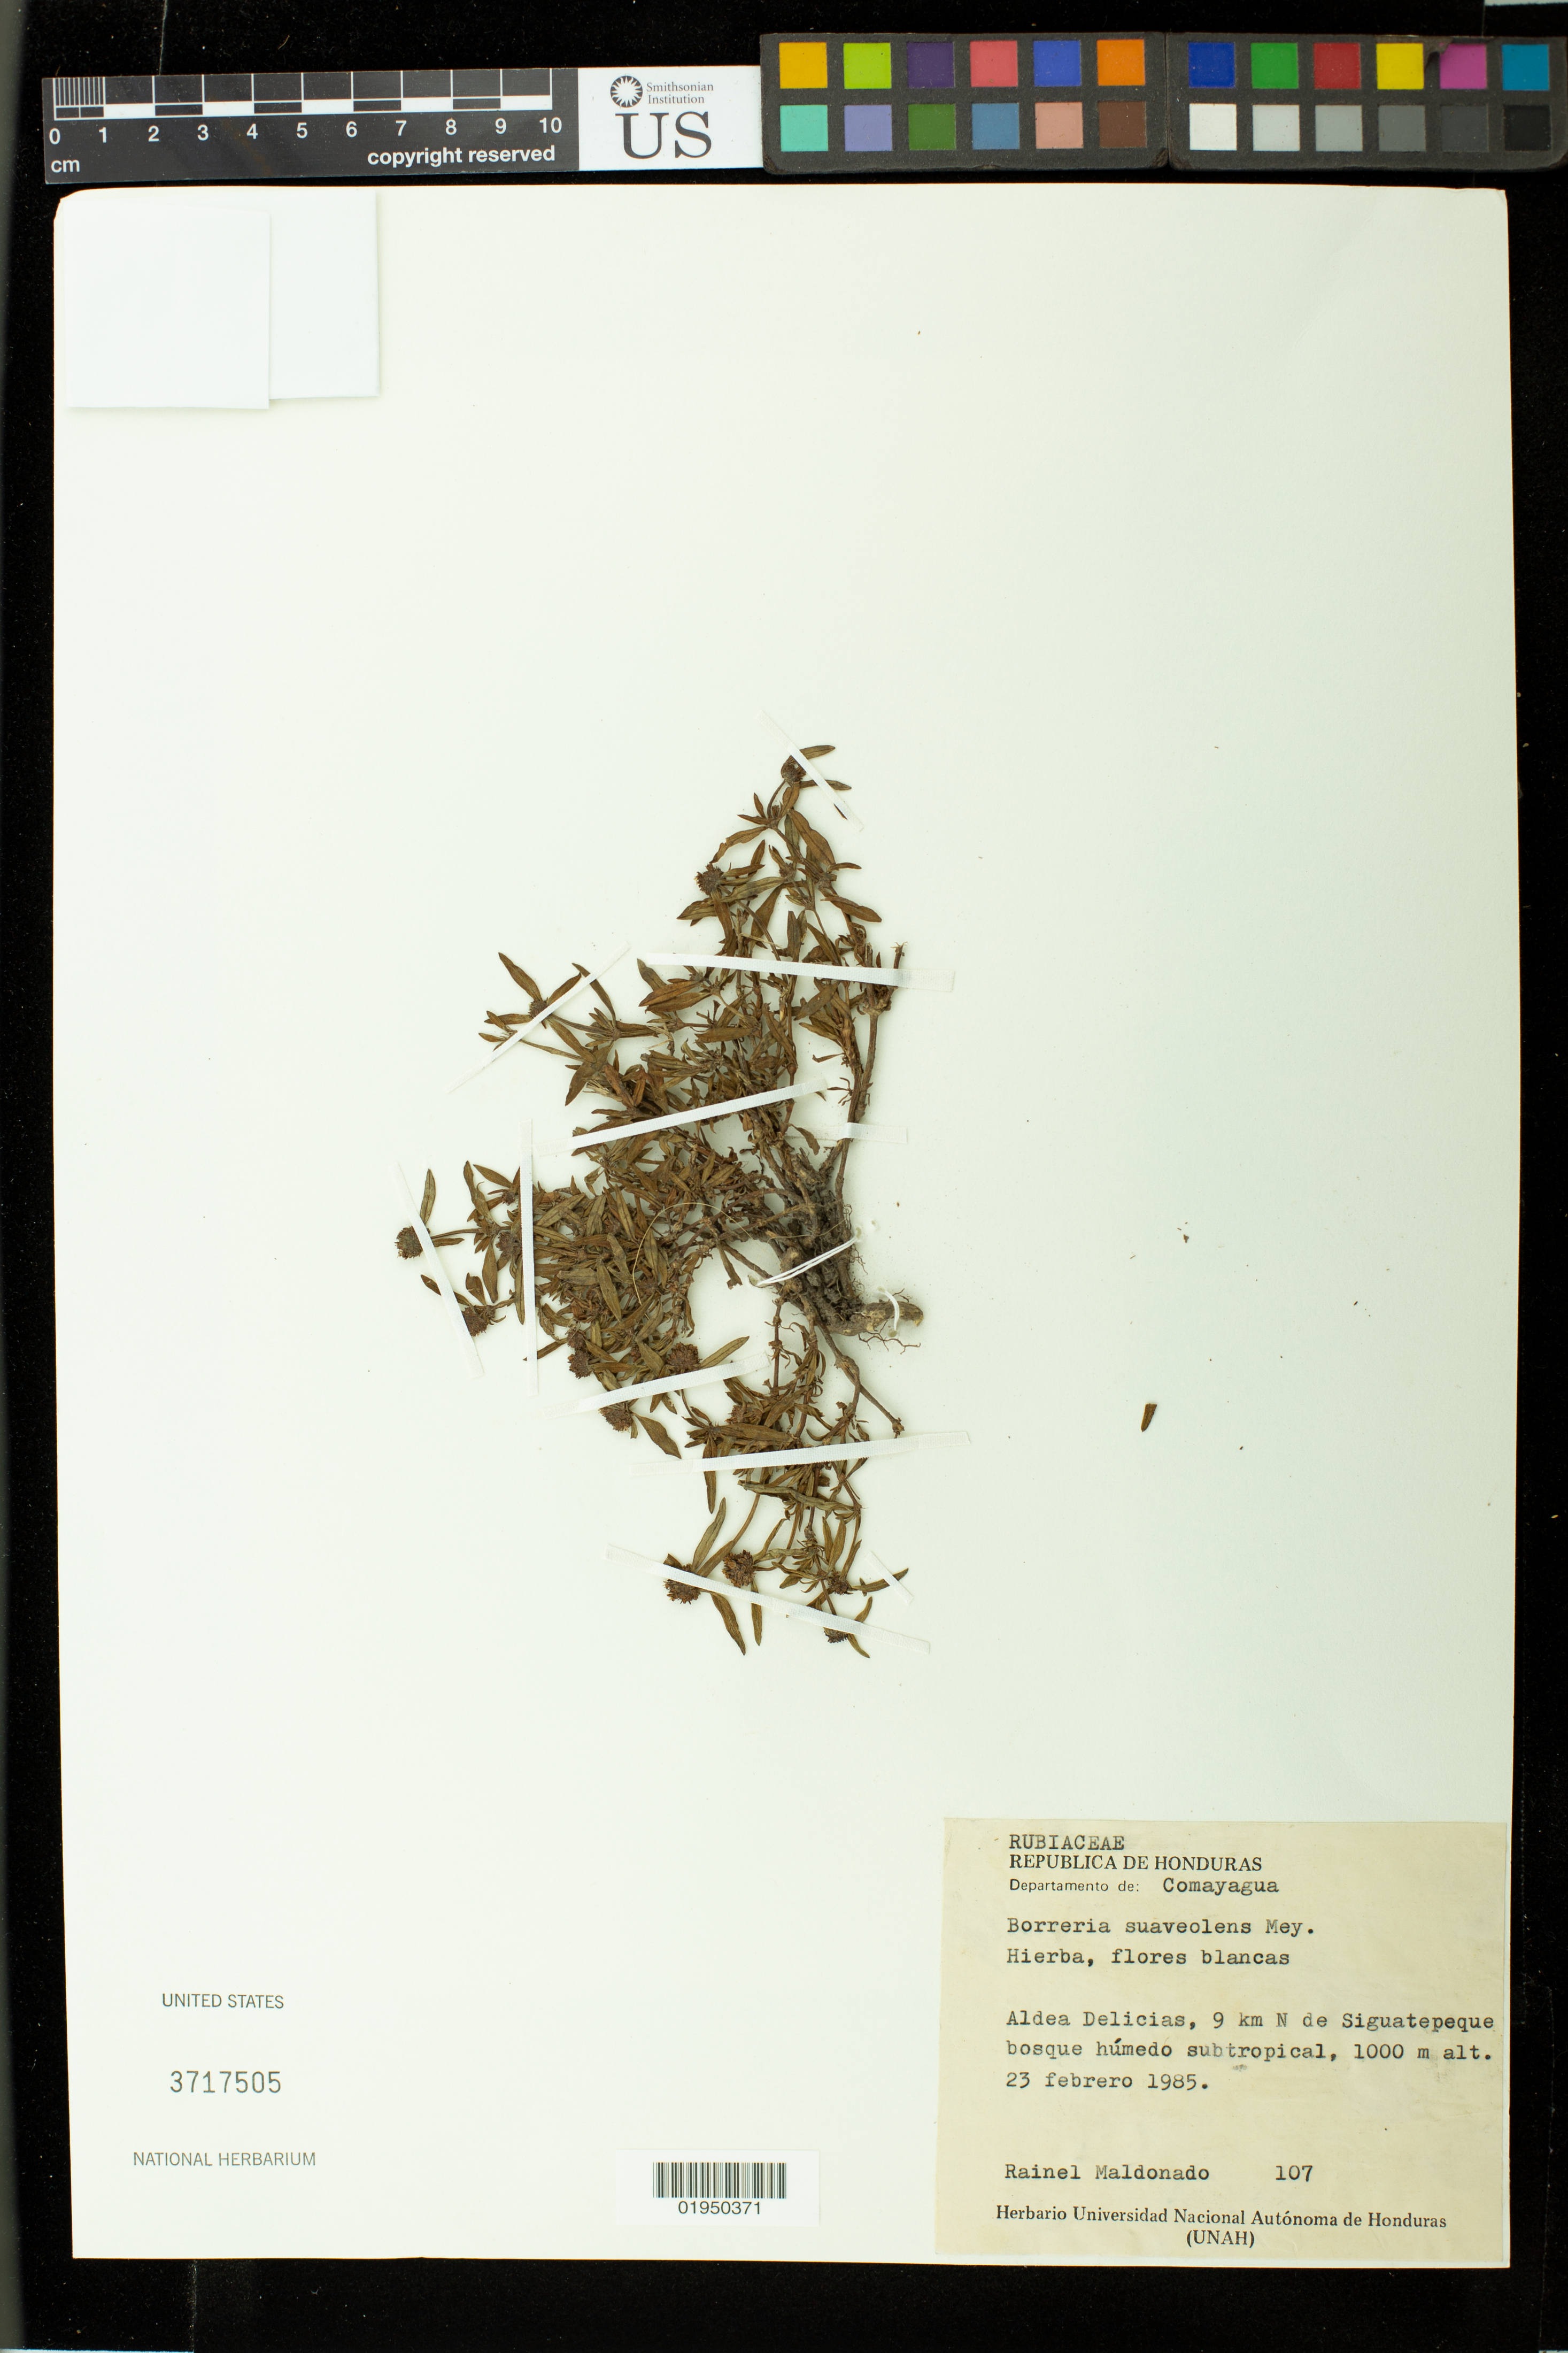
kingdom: Plantae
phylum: Tracheophyta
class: Magnoliopsida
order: Gentianales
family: Rubiaceae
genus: Borreria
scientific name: Borreria suaveolens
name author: G. Mey.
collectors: R. Maldonado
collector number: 107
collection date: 1985-02-23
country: Honduras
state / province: Comayagua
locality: Aldea Delicias. 9 km N de Siguatepeque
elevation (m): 1000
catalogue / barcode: US 3717505